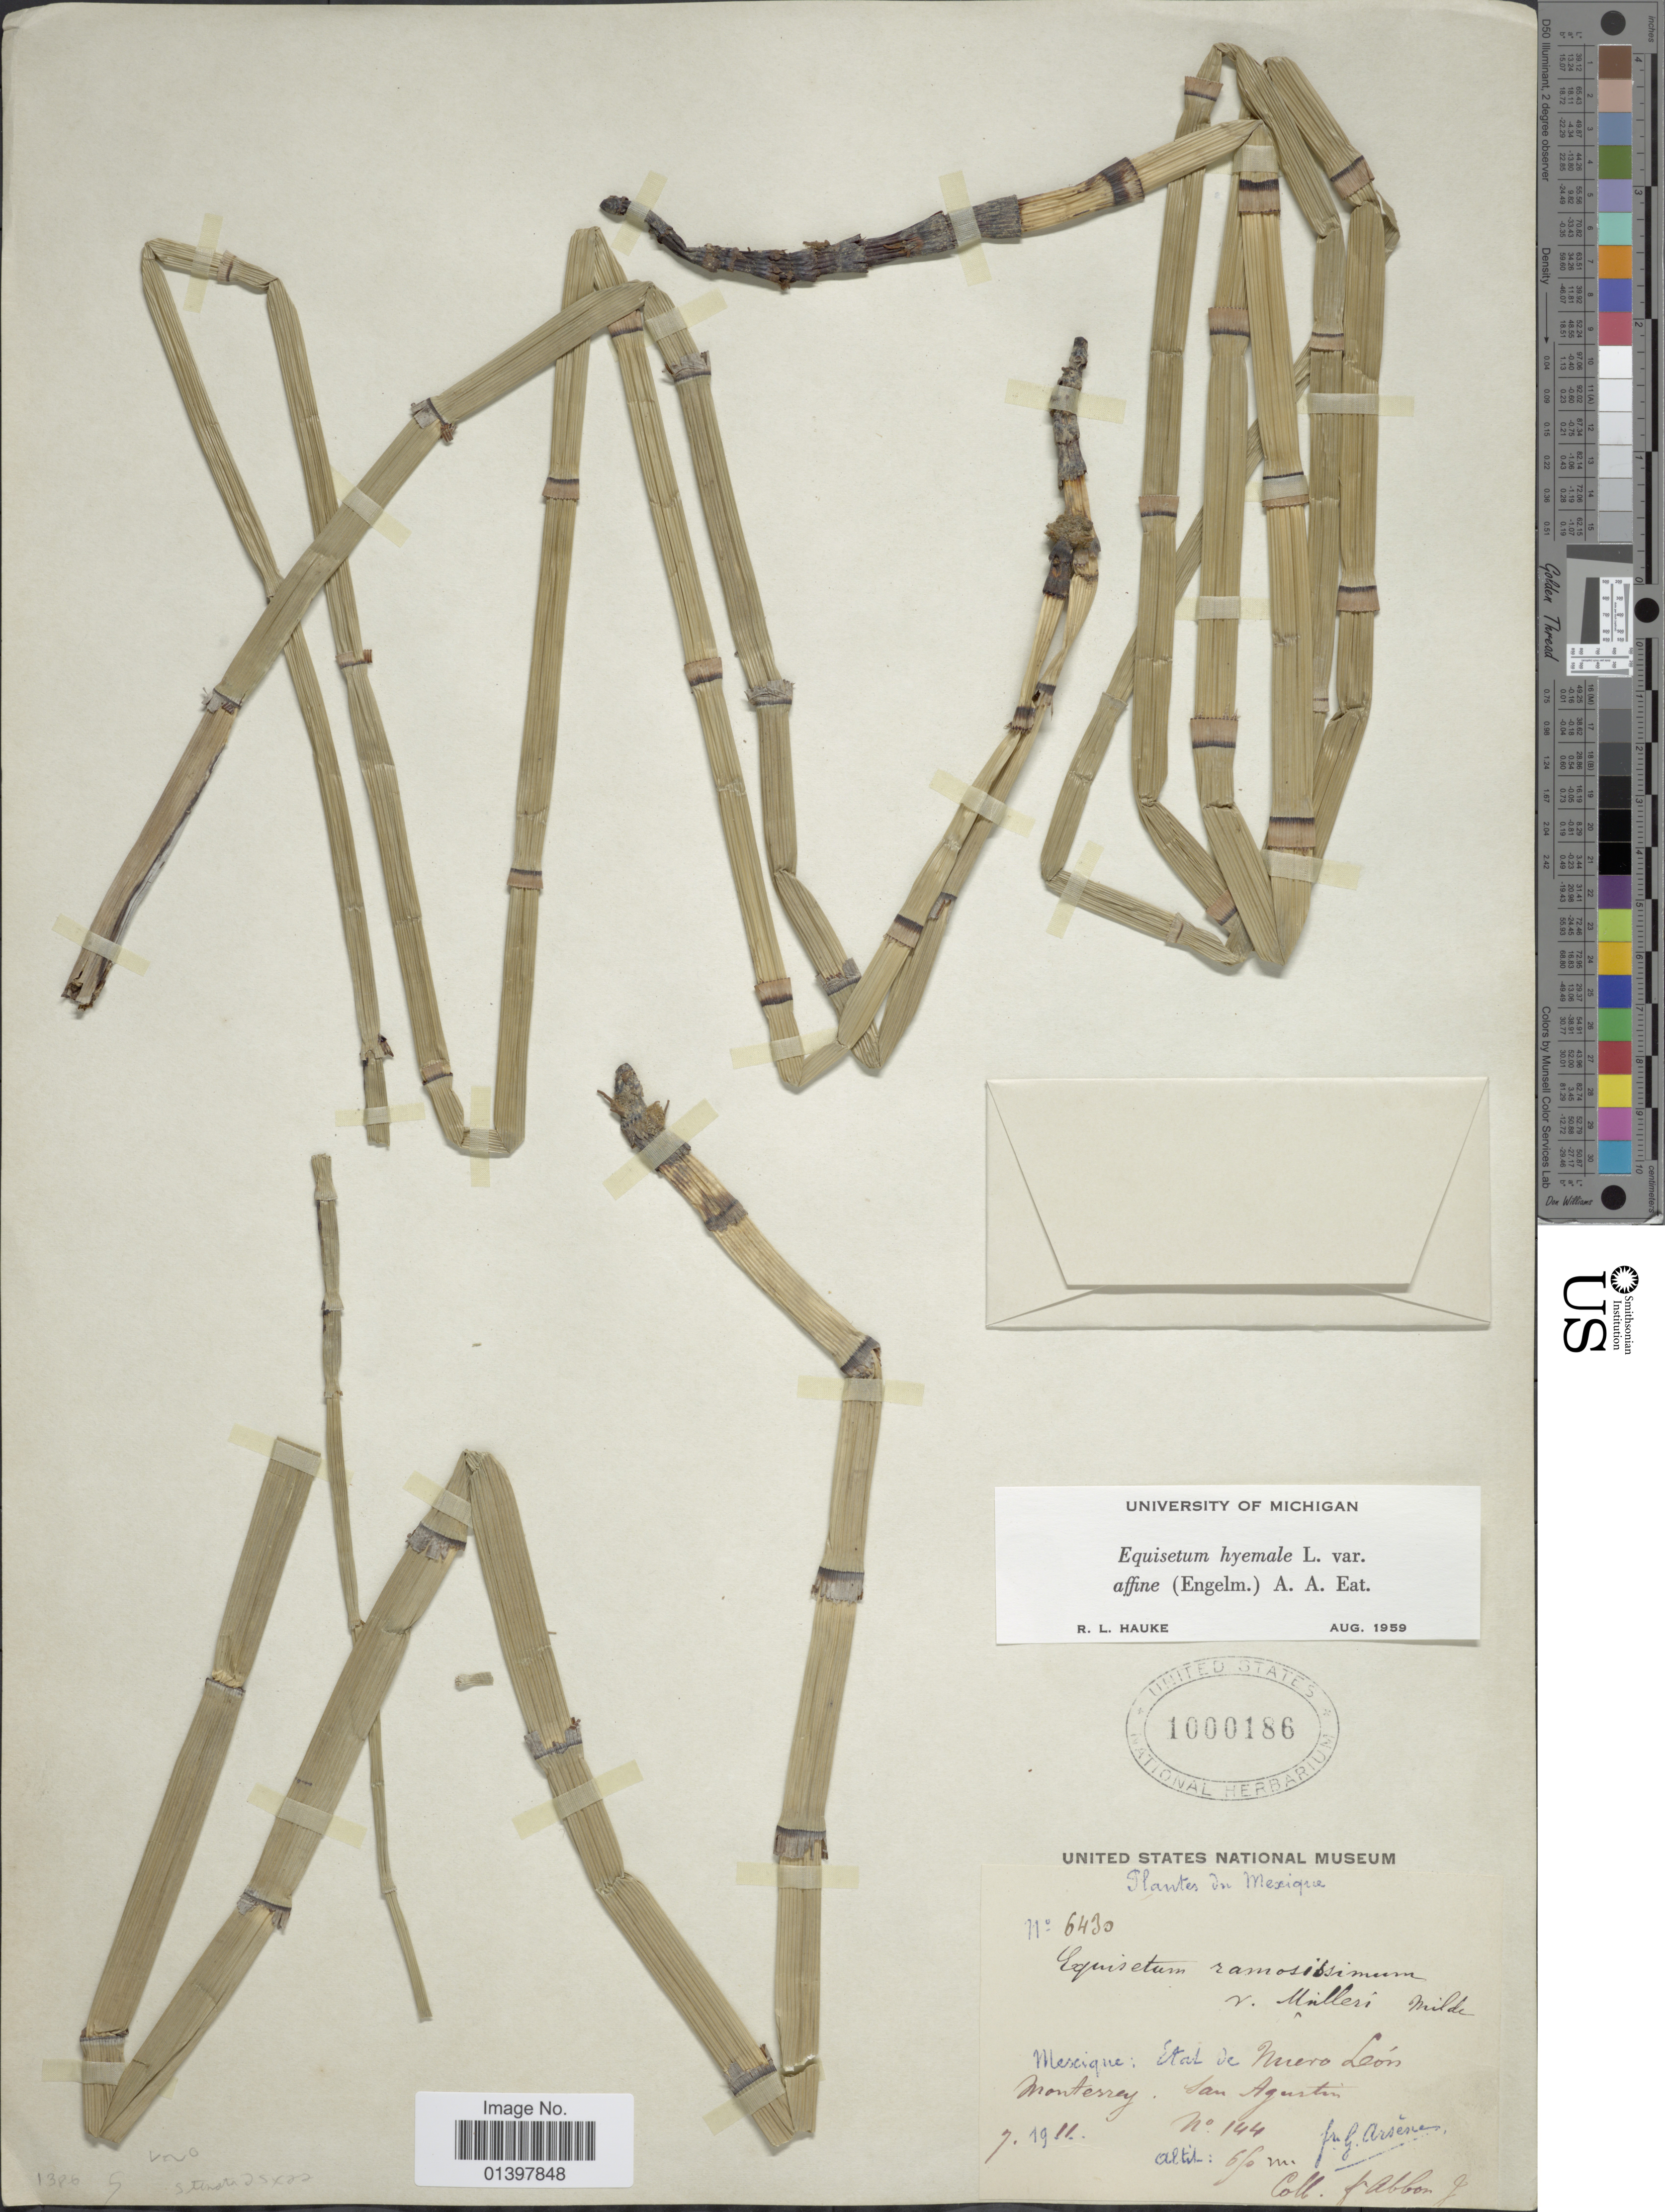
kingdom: Plantae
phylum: Tracheophyta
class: Polypodiopsida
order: Equisetales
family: Equisetaceae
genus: Equisetum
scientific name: Equisetum hyemale var. affine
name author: (Engelm.) A.A. Eaton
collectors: Bro. Abbon & Bro. G. Arsène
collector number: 144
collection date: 1911-07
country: Mexico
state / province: Nuevo León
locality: Etat de Nuevo Leon, Monterrrey, San Agustin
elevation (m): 650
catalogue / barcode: US 1000186